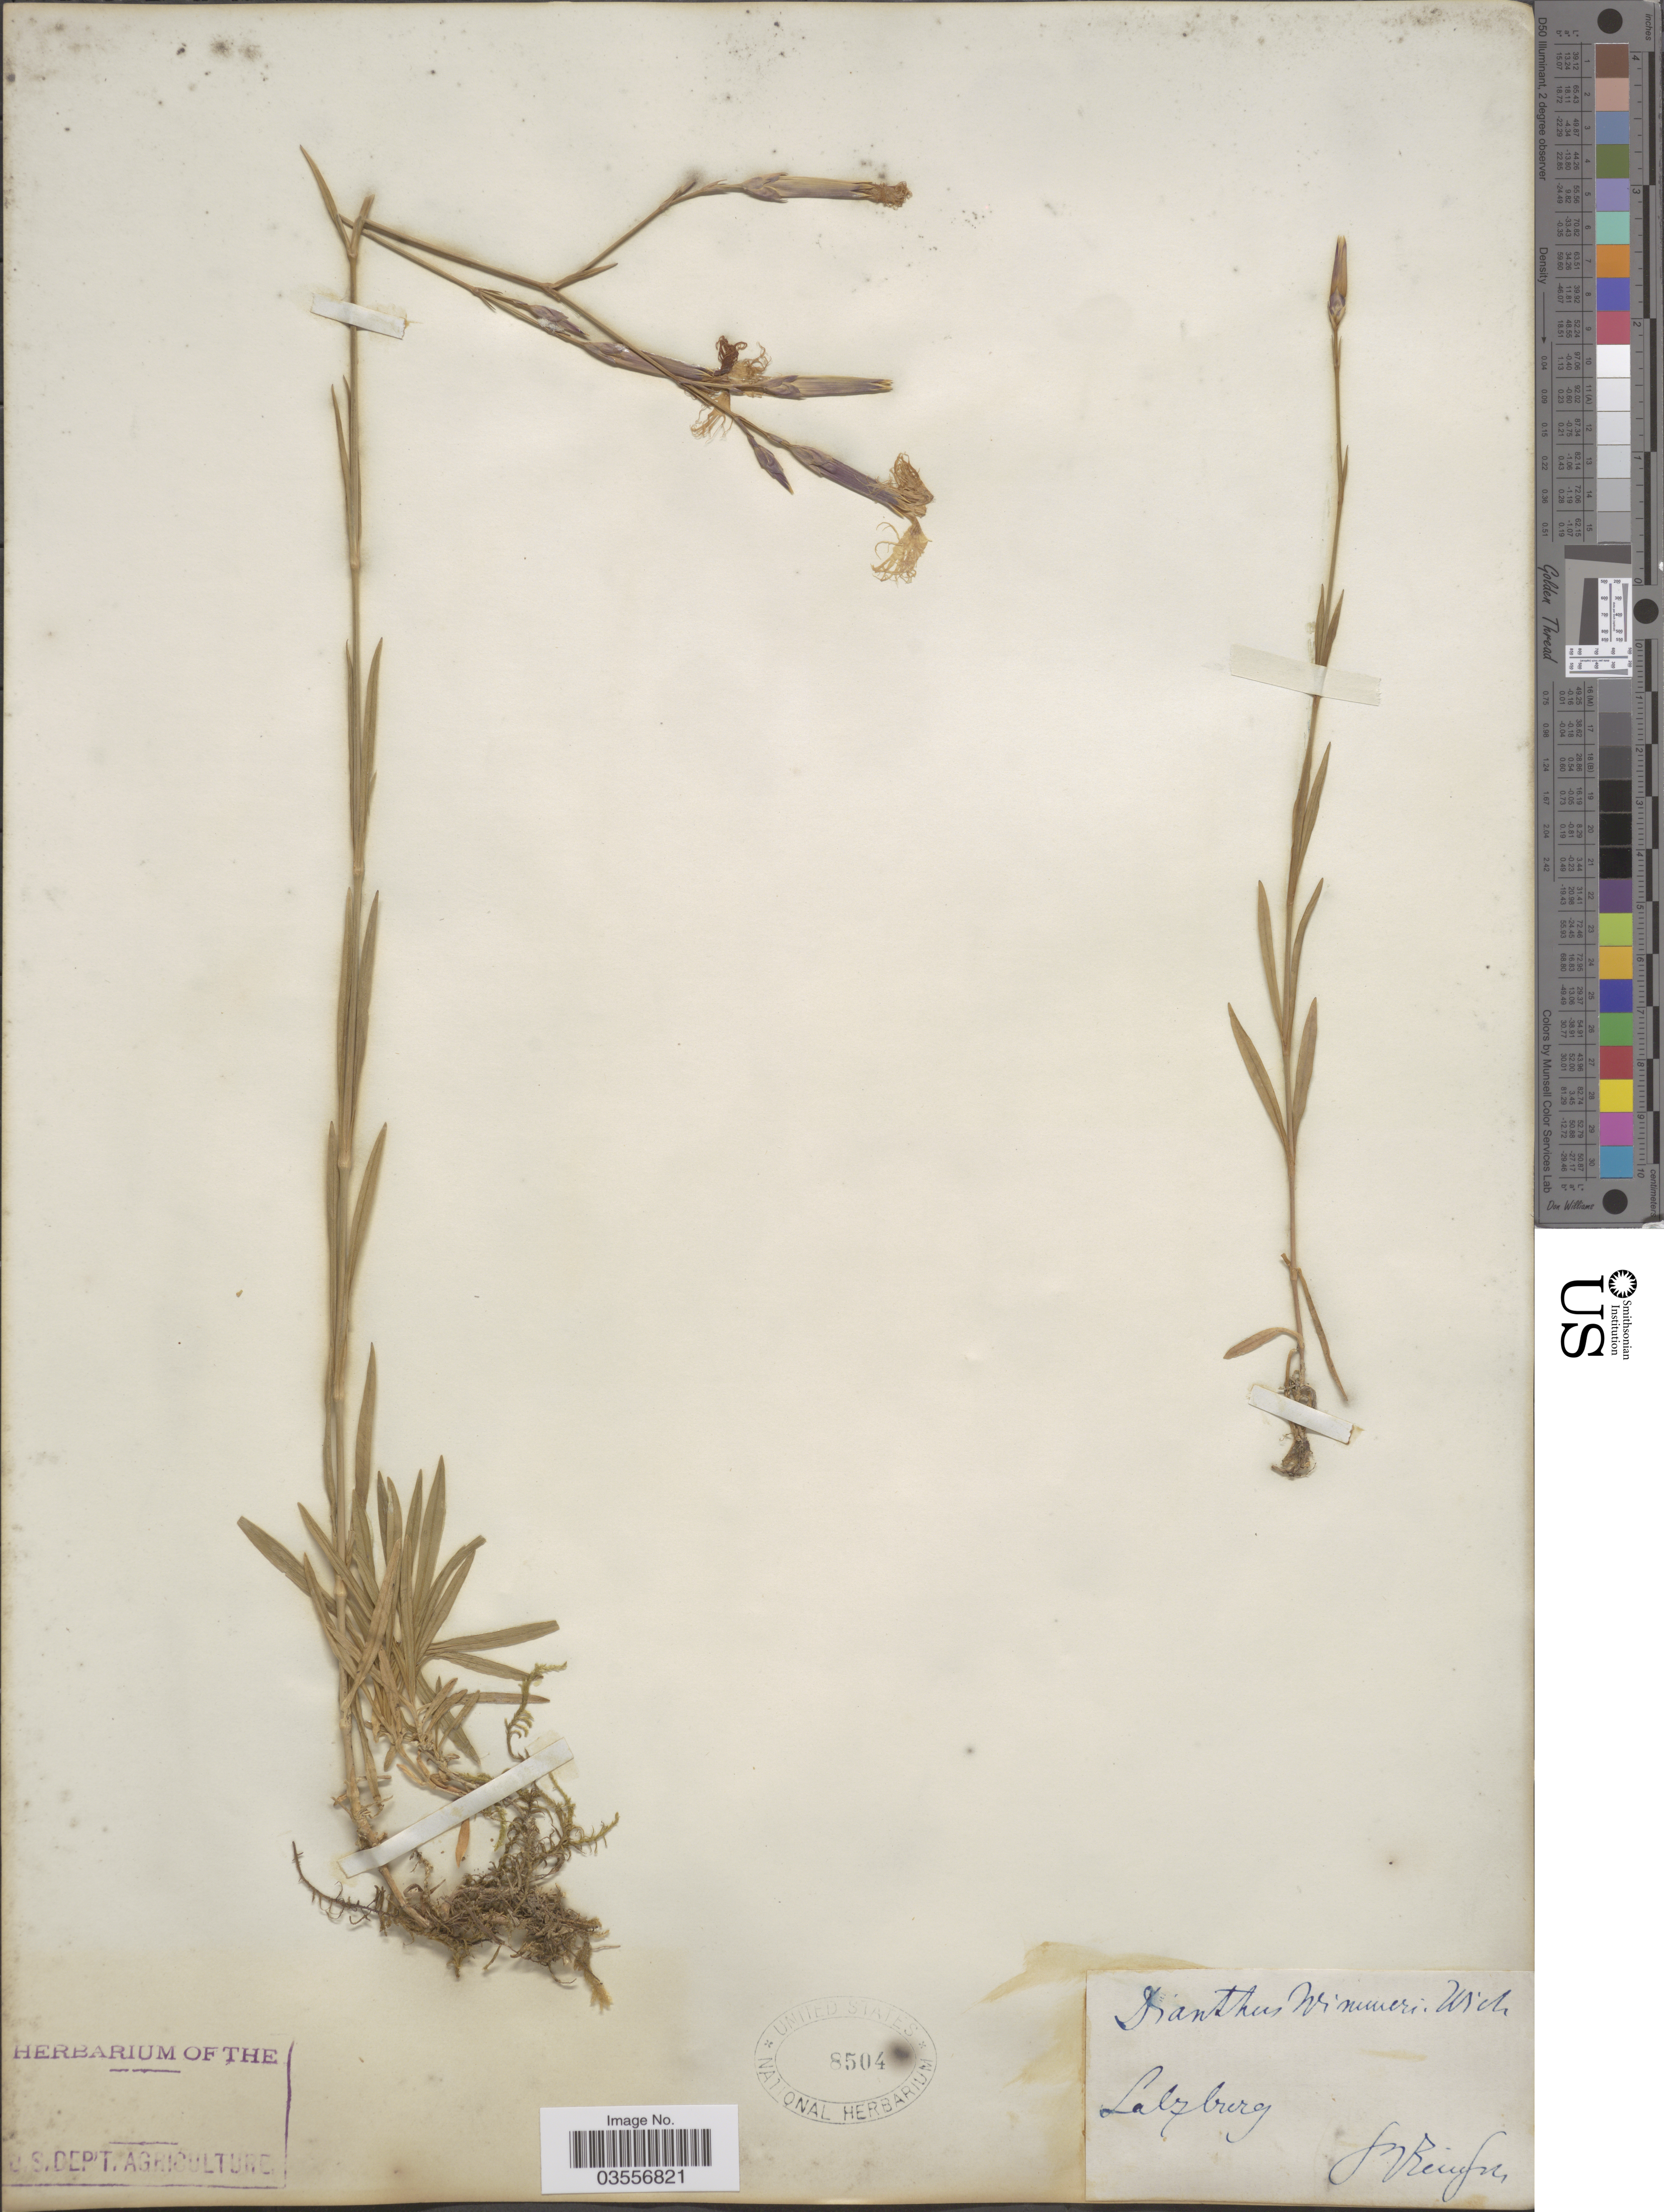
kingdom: Plantae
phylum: Tracheophyta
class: Magnoliopsida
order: Caryophyllales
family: Caryophyllaceae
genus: Dianthus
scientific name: Dianthus wimmeri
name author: Wich.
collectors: P. Reinsch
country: Austria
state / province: Salzburg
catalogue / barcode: US 8504